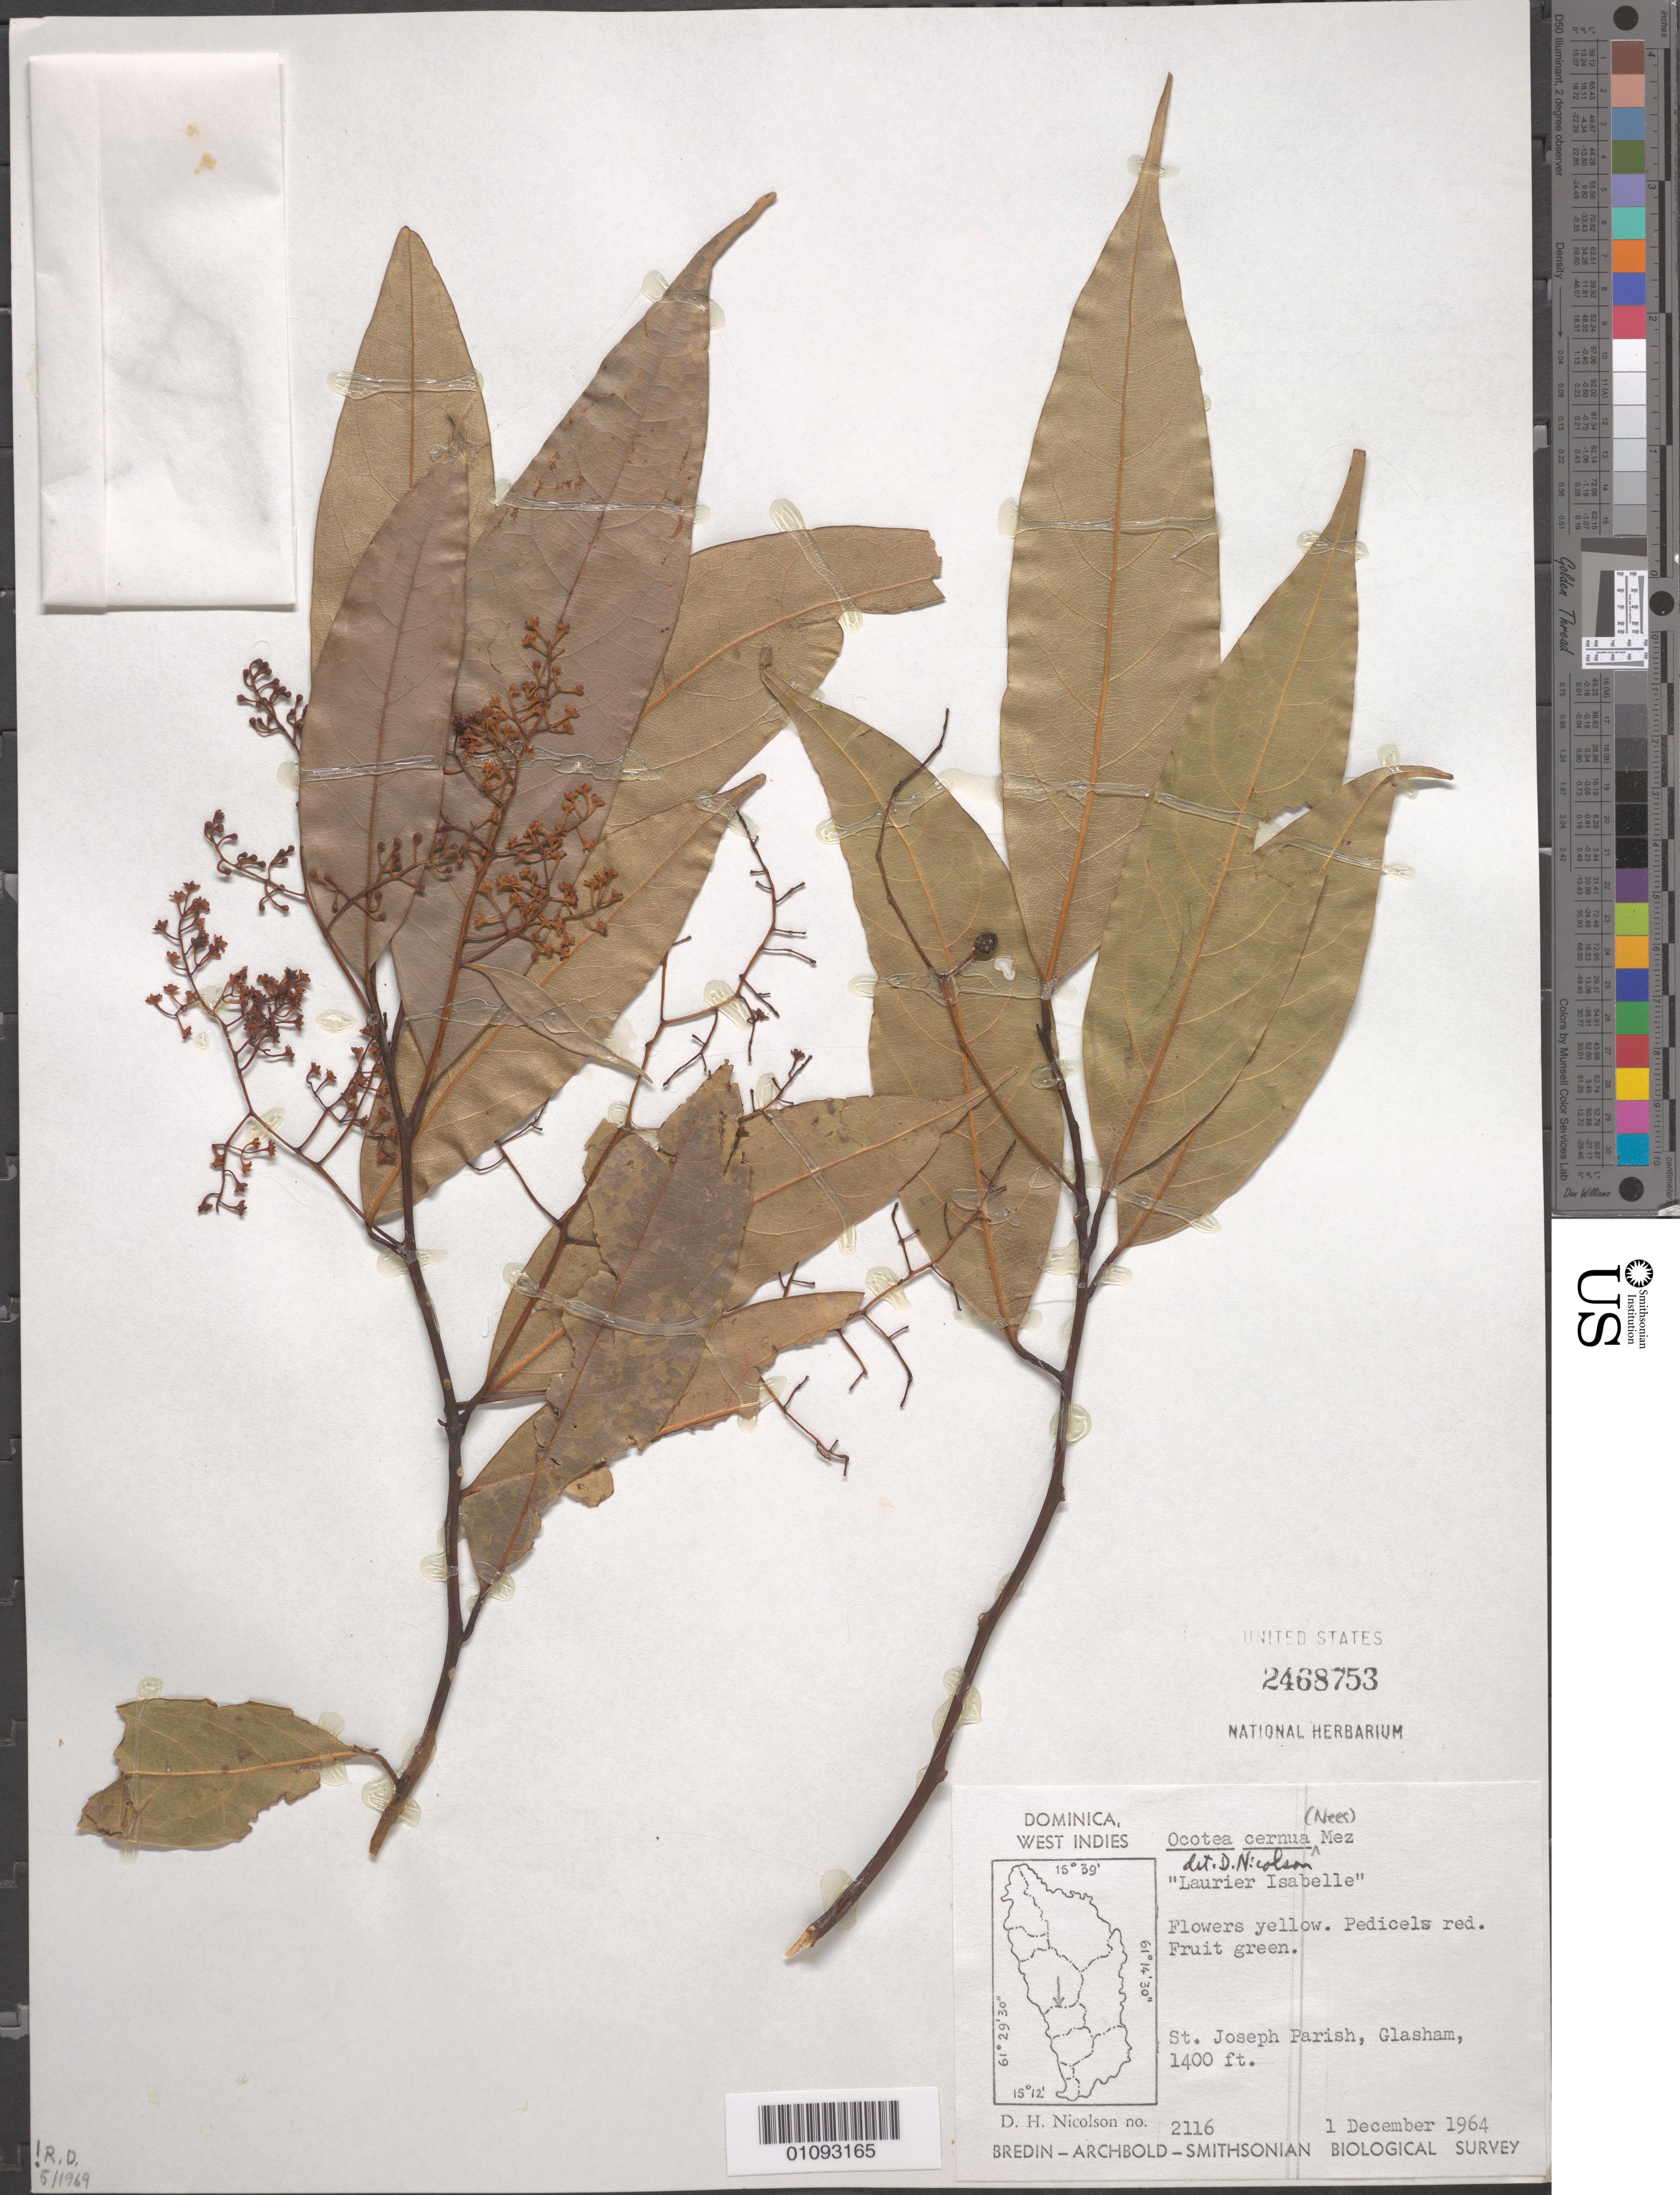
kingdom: Plantae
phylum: Tracheophyta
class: Magnoliopsida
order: Laurales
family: Lauraceae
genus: Ocotea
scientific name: Ocotea cernua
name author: (Nees) Mez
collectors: D. H. Nicolson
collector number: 2116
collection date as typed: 01 Dec 1964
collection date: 1964-12-01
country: Dominica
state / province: St. Joseph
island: Dominica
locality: Glasham.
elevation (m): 427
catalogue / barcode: US 2468753